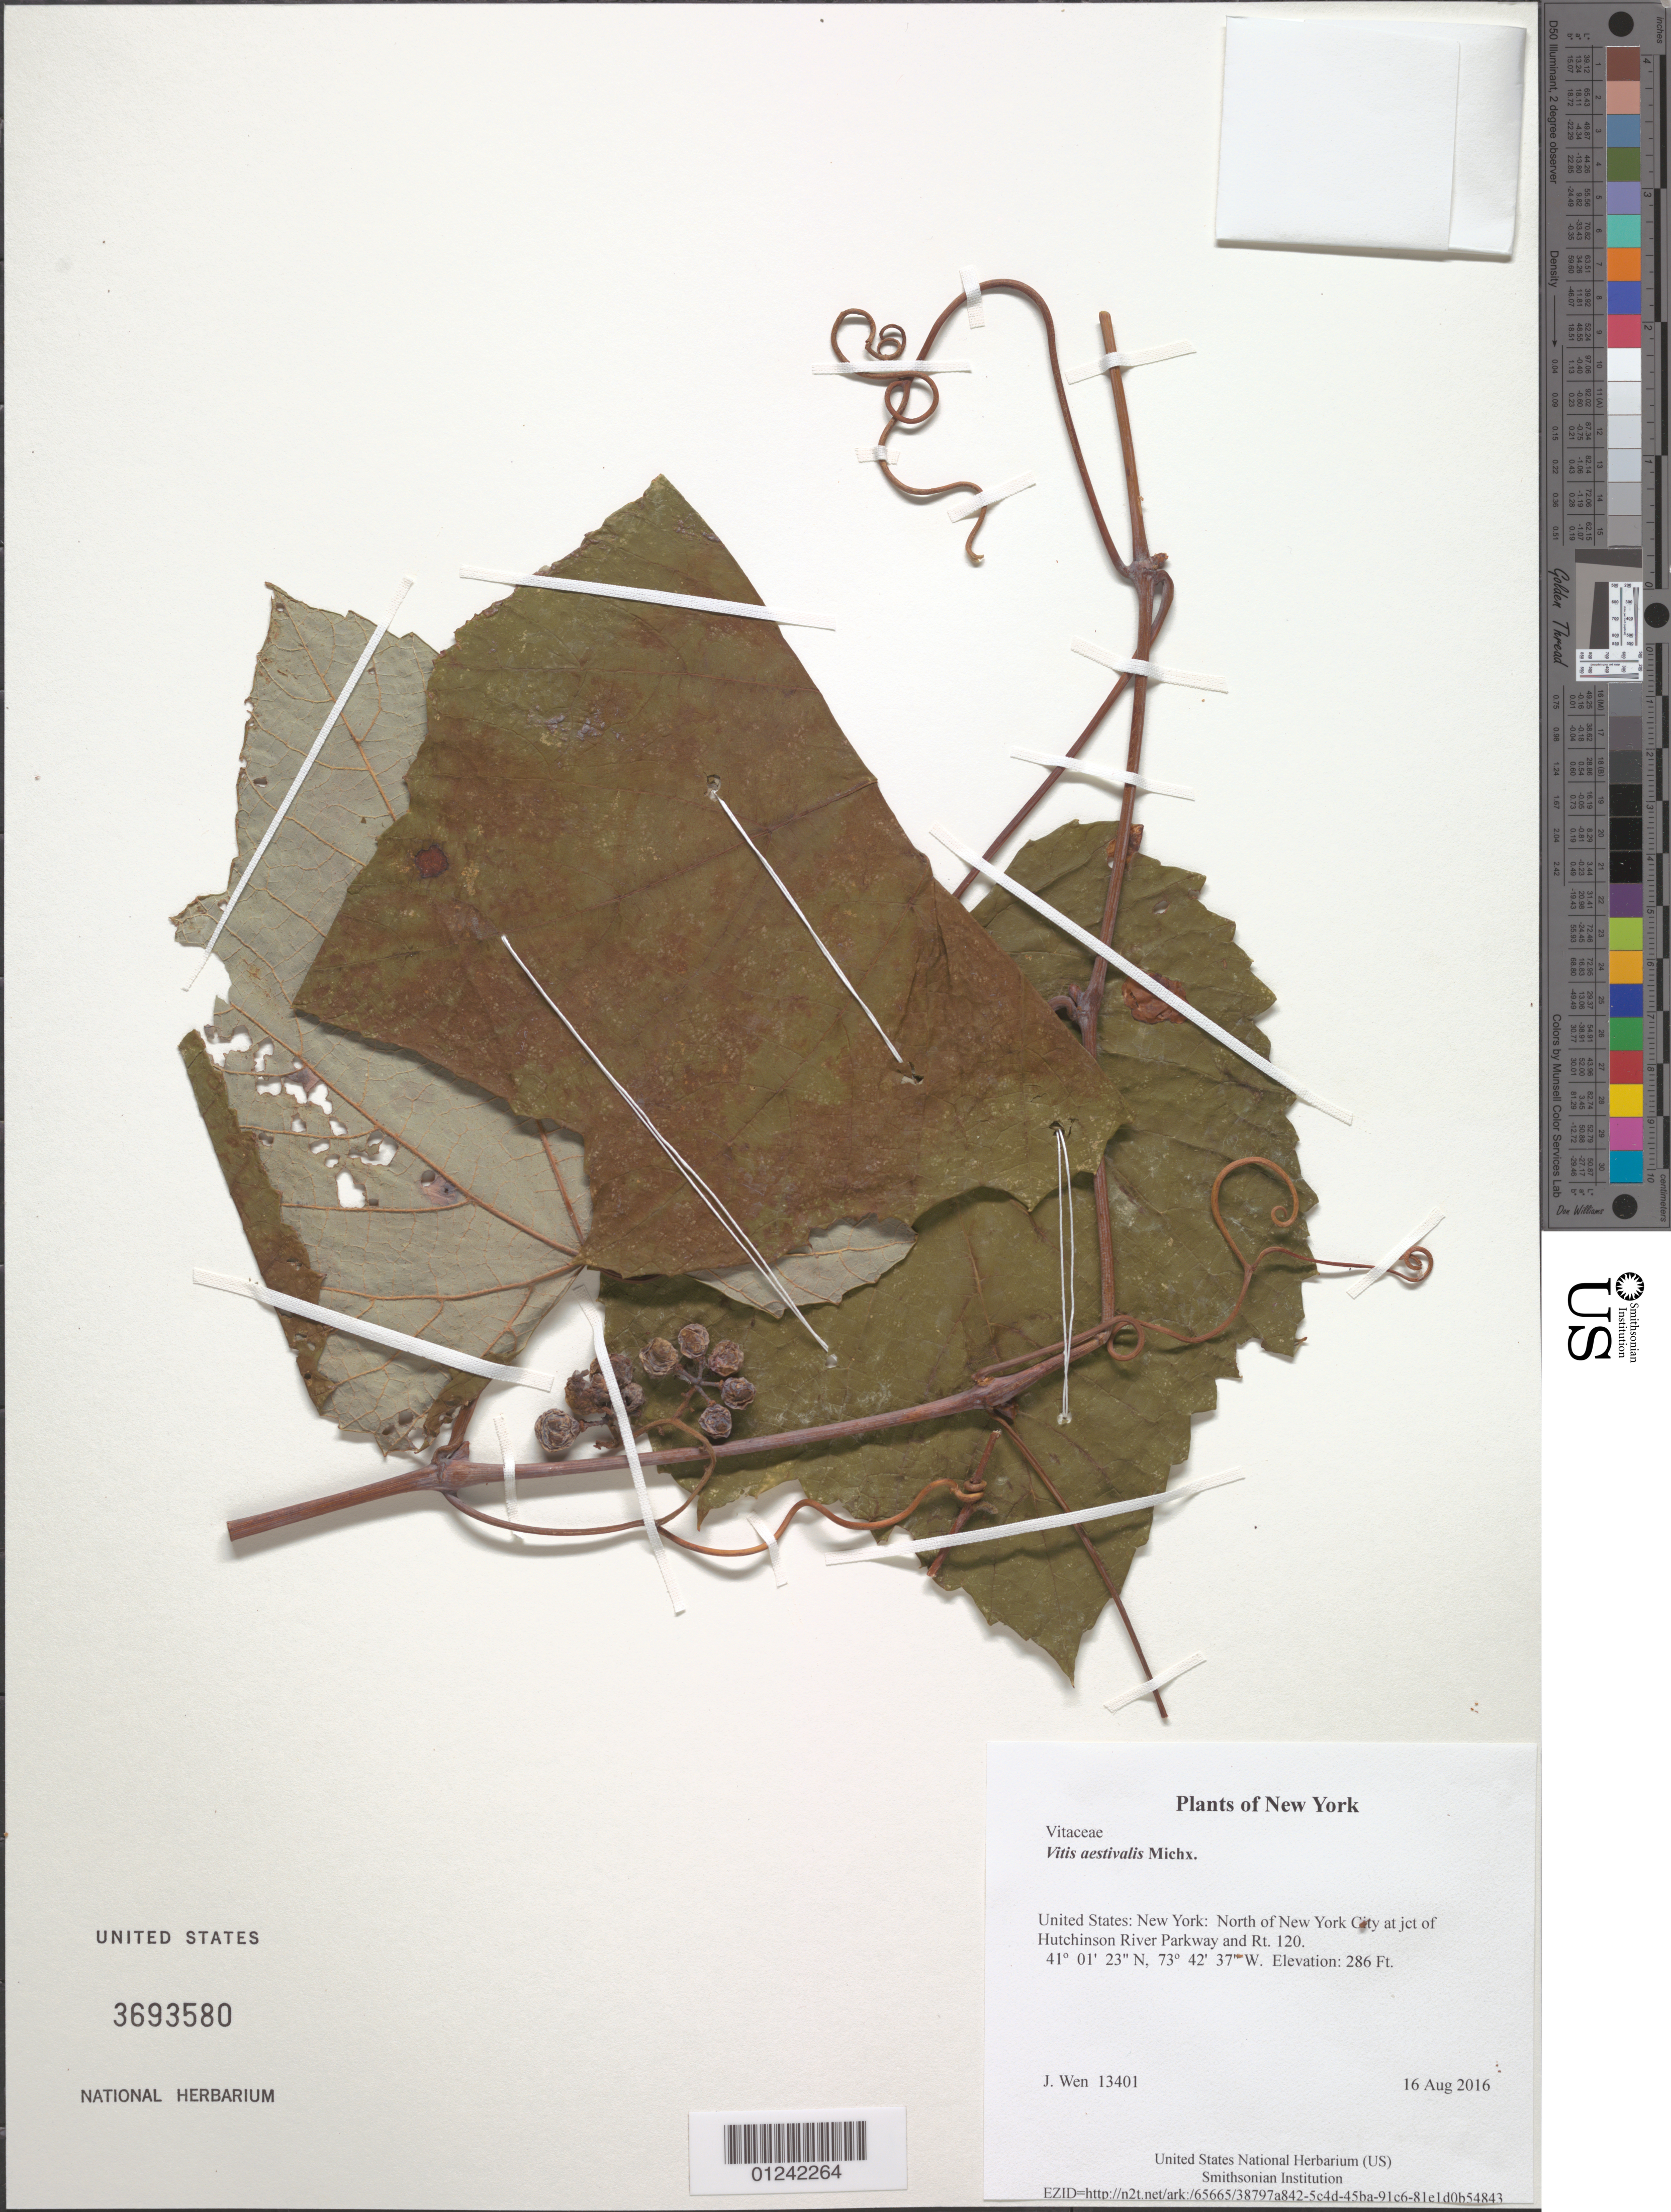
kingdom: Plantae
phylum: Tracheophyta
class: Magnoliopsida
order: Vitales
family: Vitaceae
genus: Vitis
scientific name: Vitis aestivalis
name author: Michx.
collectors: J. Wen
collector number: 13401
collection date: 2016-08-16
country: United States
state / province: New York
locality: North of New York City at jct of Hutchinson River Parkway and Rt. 120.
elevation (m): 87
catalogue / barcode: US 3693580